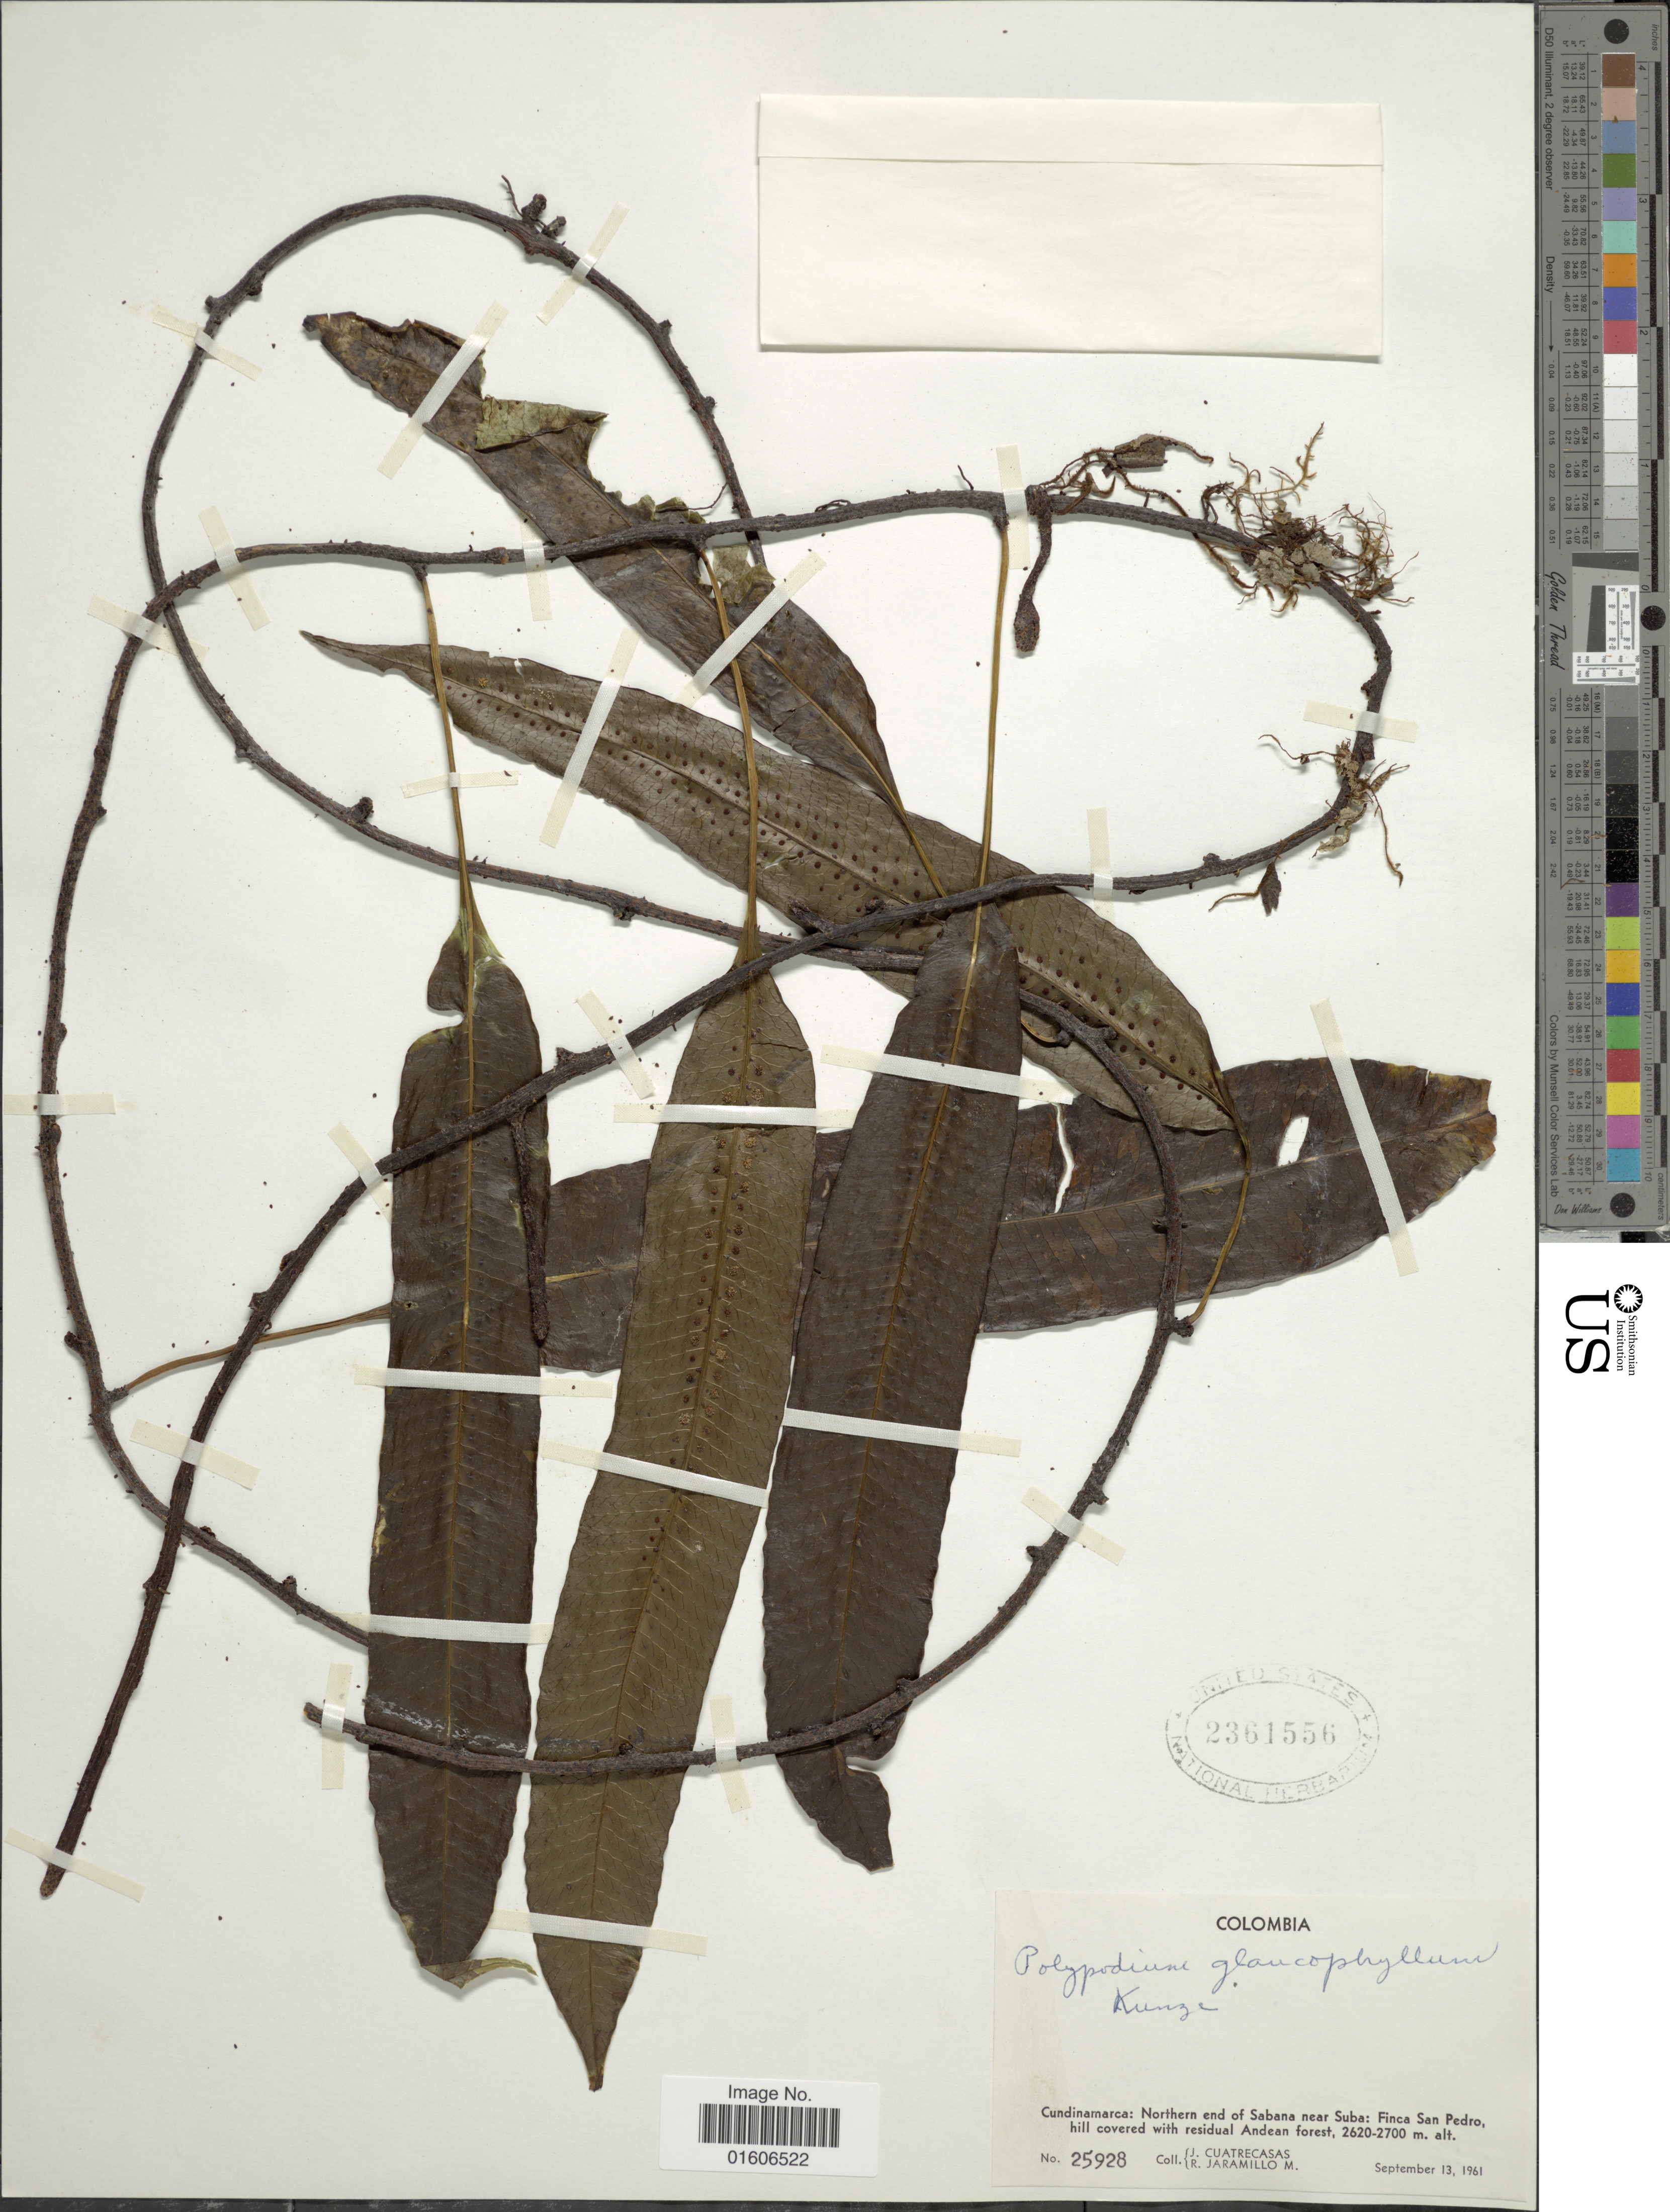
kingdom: Plantae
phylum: Tracheophyta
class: Polypodiopsida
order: Polypodiales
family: Polypodiaceae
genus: Serpocaulon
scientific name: Serpocaulon levigatum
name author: (Cav.) A.R. Sm.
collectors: J. Cuatrecasas & R. Jaramillo M.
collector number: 25928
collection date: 1961-09-13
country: Colombia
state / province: Cundinamarca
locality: Cundinamarca: Northern end of Sabana near Suba: Finca San Pedro, hill covered with residual Andean forest.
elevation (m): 2620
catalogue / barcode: US 2361556